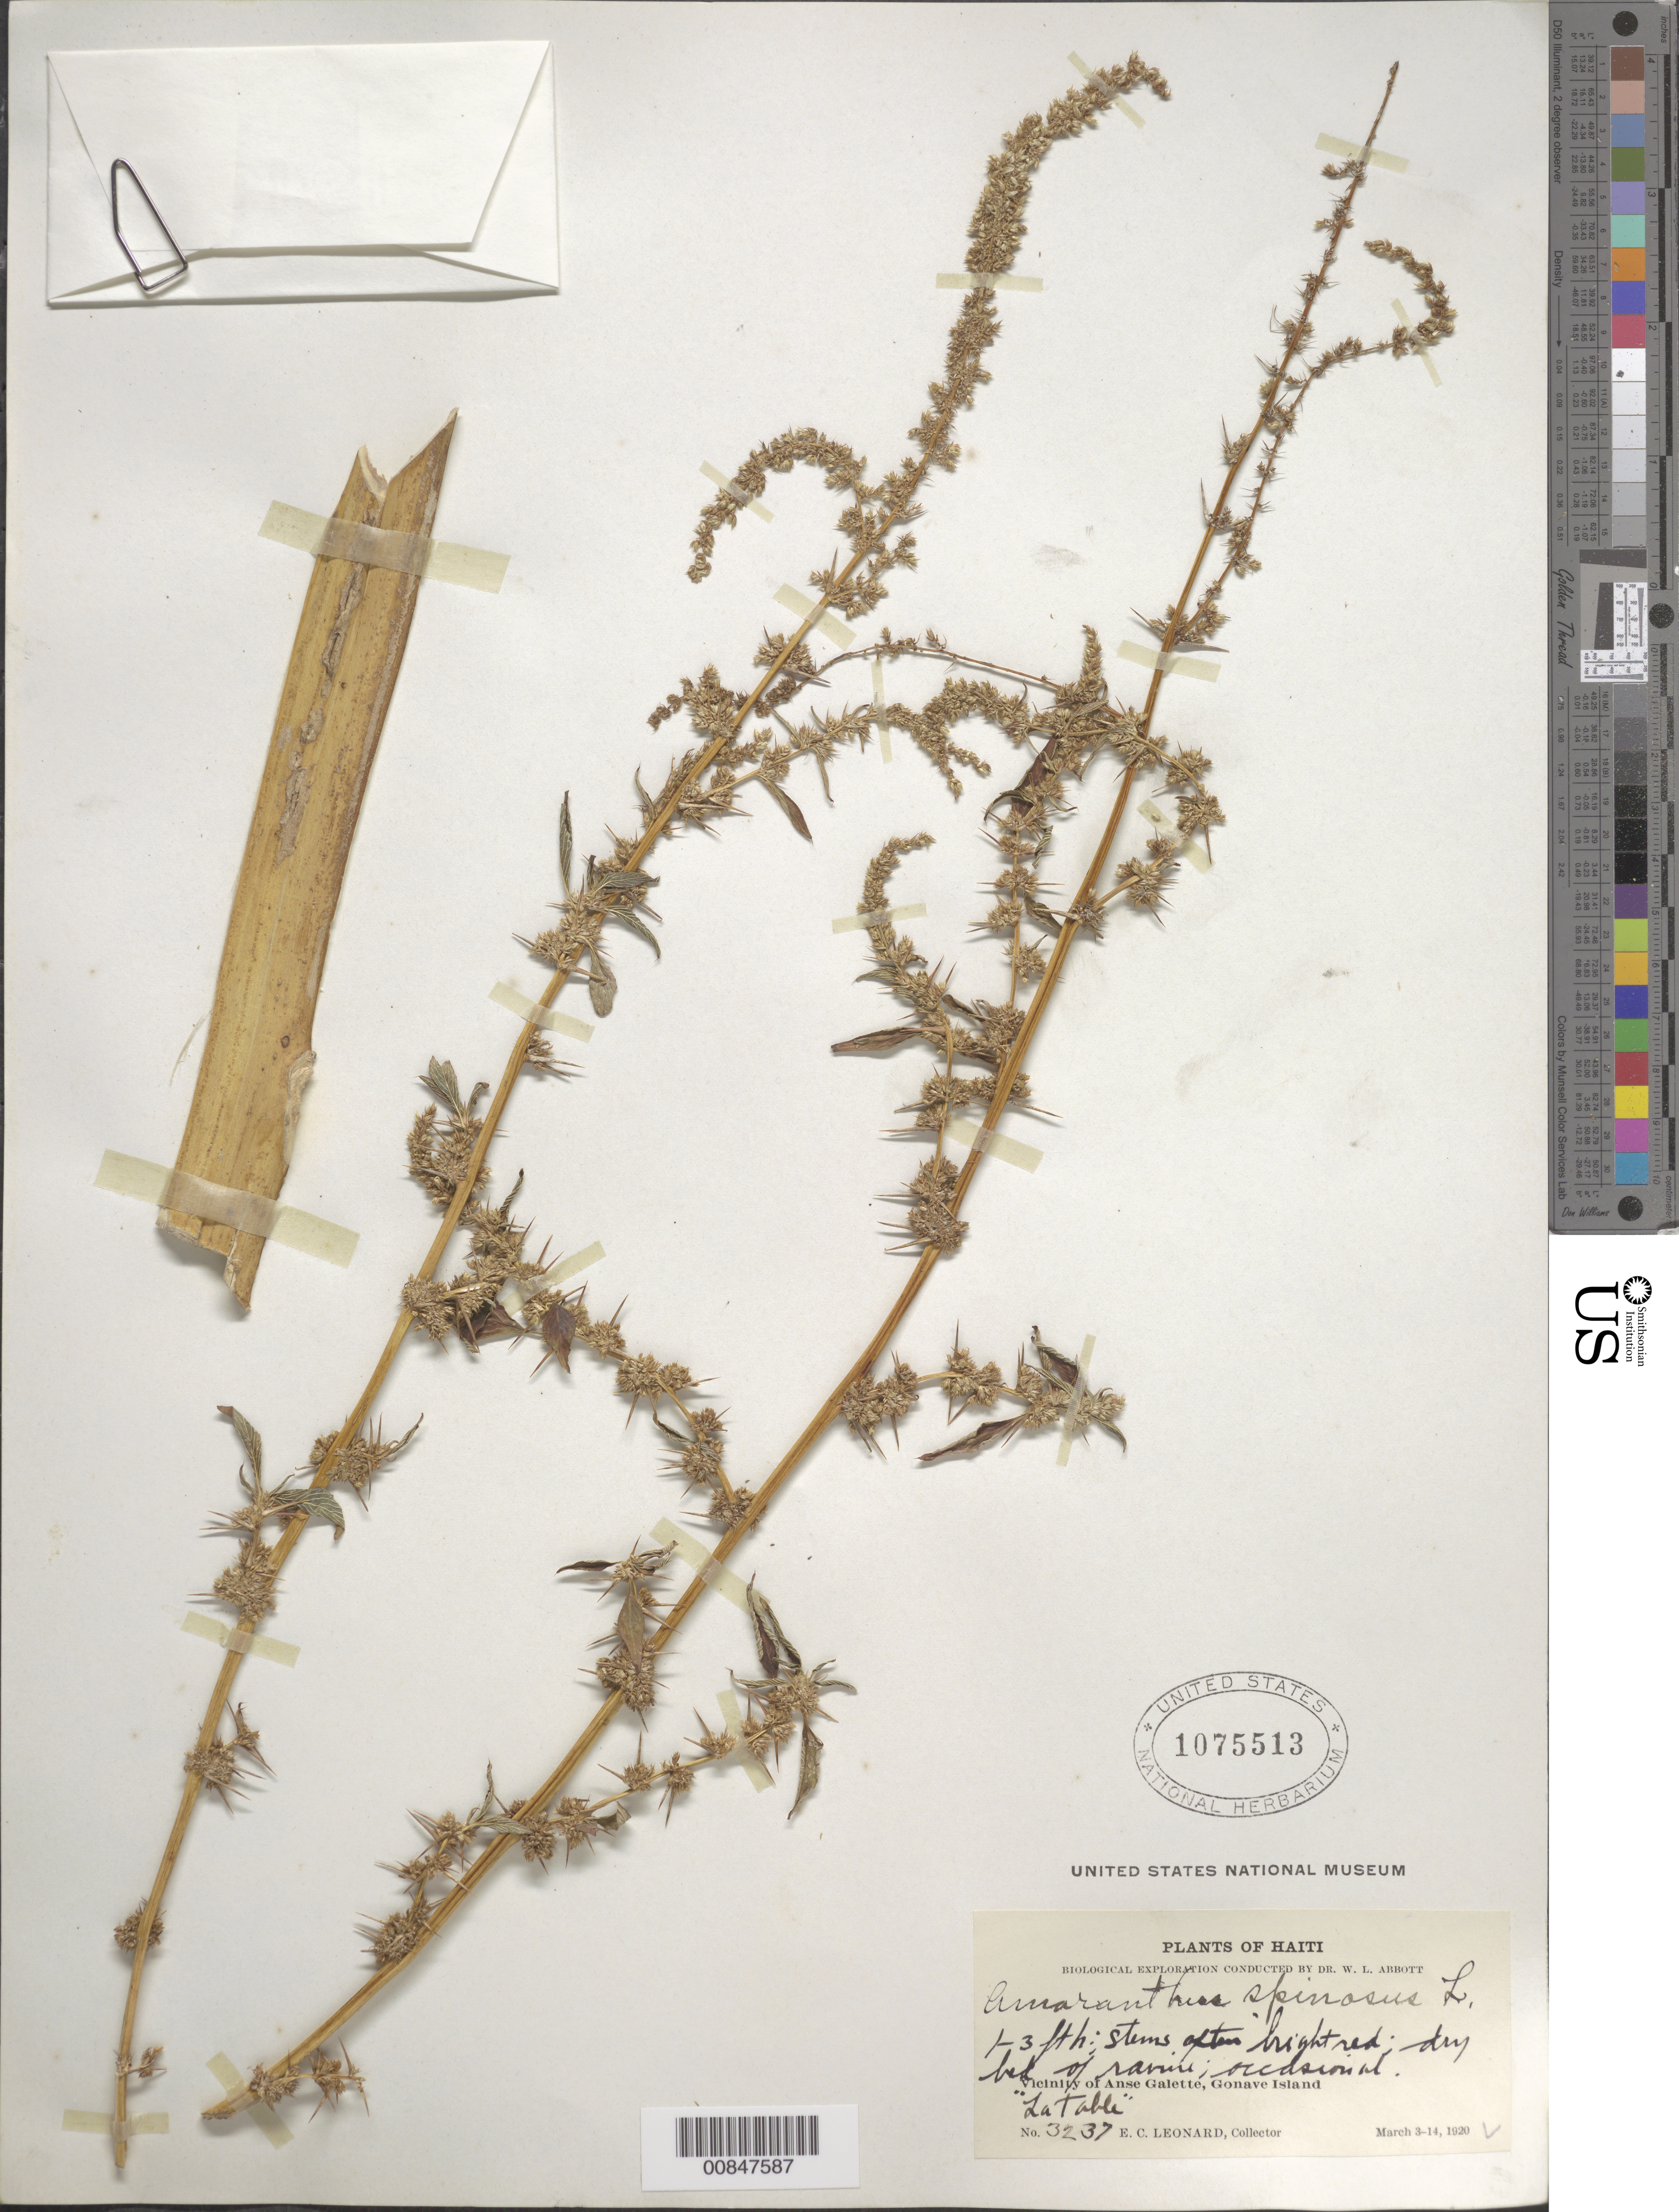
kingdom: Plantae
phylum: Tracheophyta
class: Magnoliopsida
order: Caryophyllales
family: Amaranthaceae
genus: Amaranthus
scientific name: Amaranthus spinosus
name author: L.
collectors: E. C. Leonard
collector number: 3237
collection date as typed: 03 Mar 1920 to 14 Mar 1920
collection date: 1920-03-03/1920-03-14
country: Haiti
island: Gonave I.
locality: Vicinity of Anse Galette, Gonave Island. La Table.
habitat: Dry bed of ravine.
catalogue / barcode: US 1075513